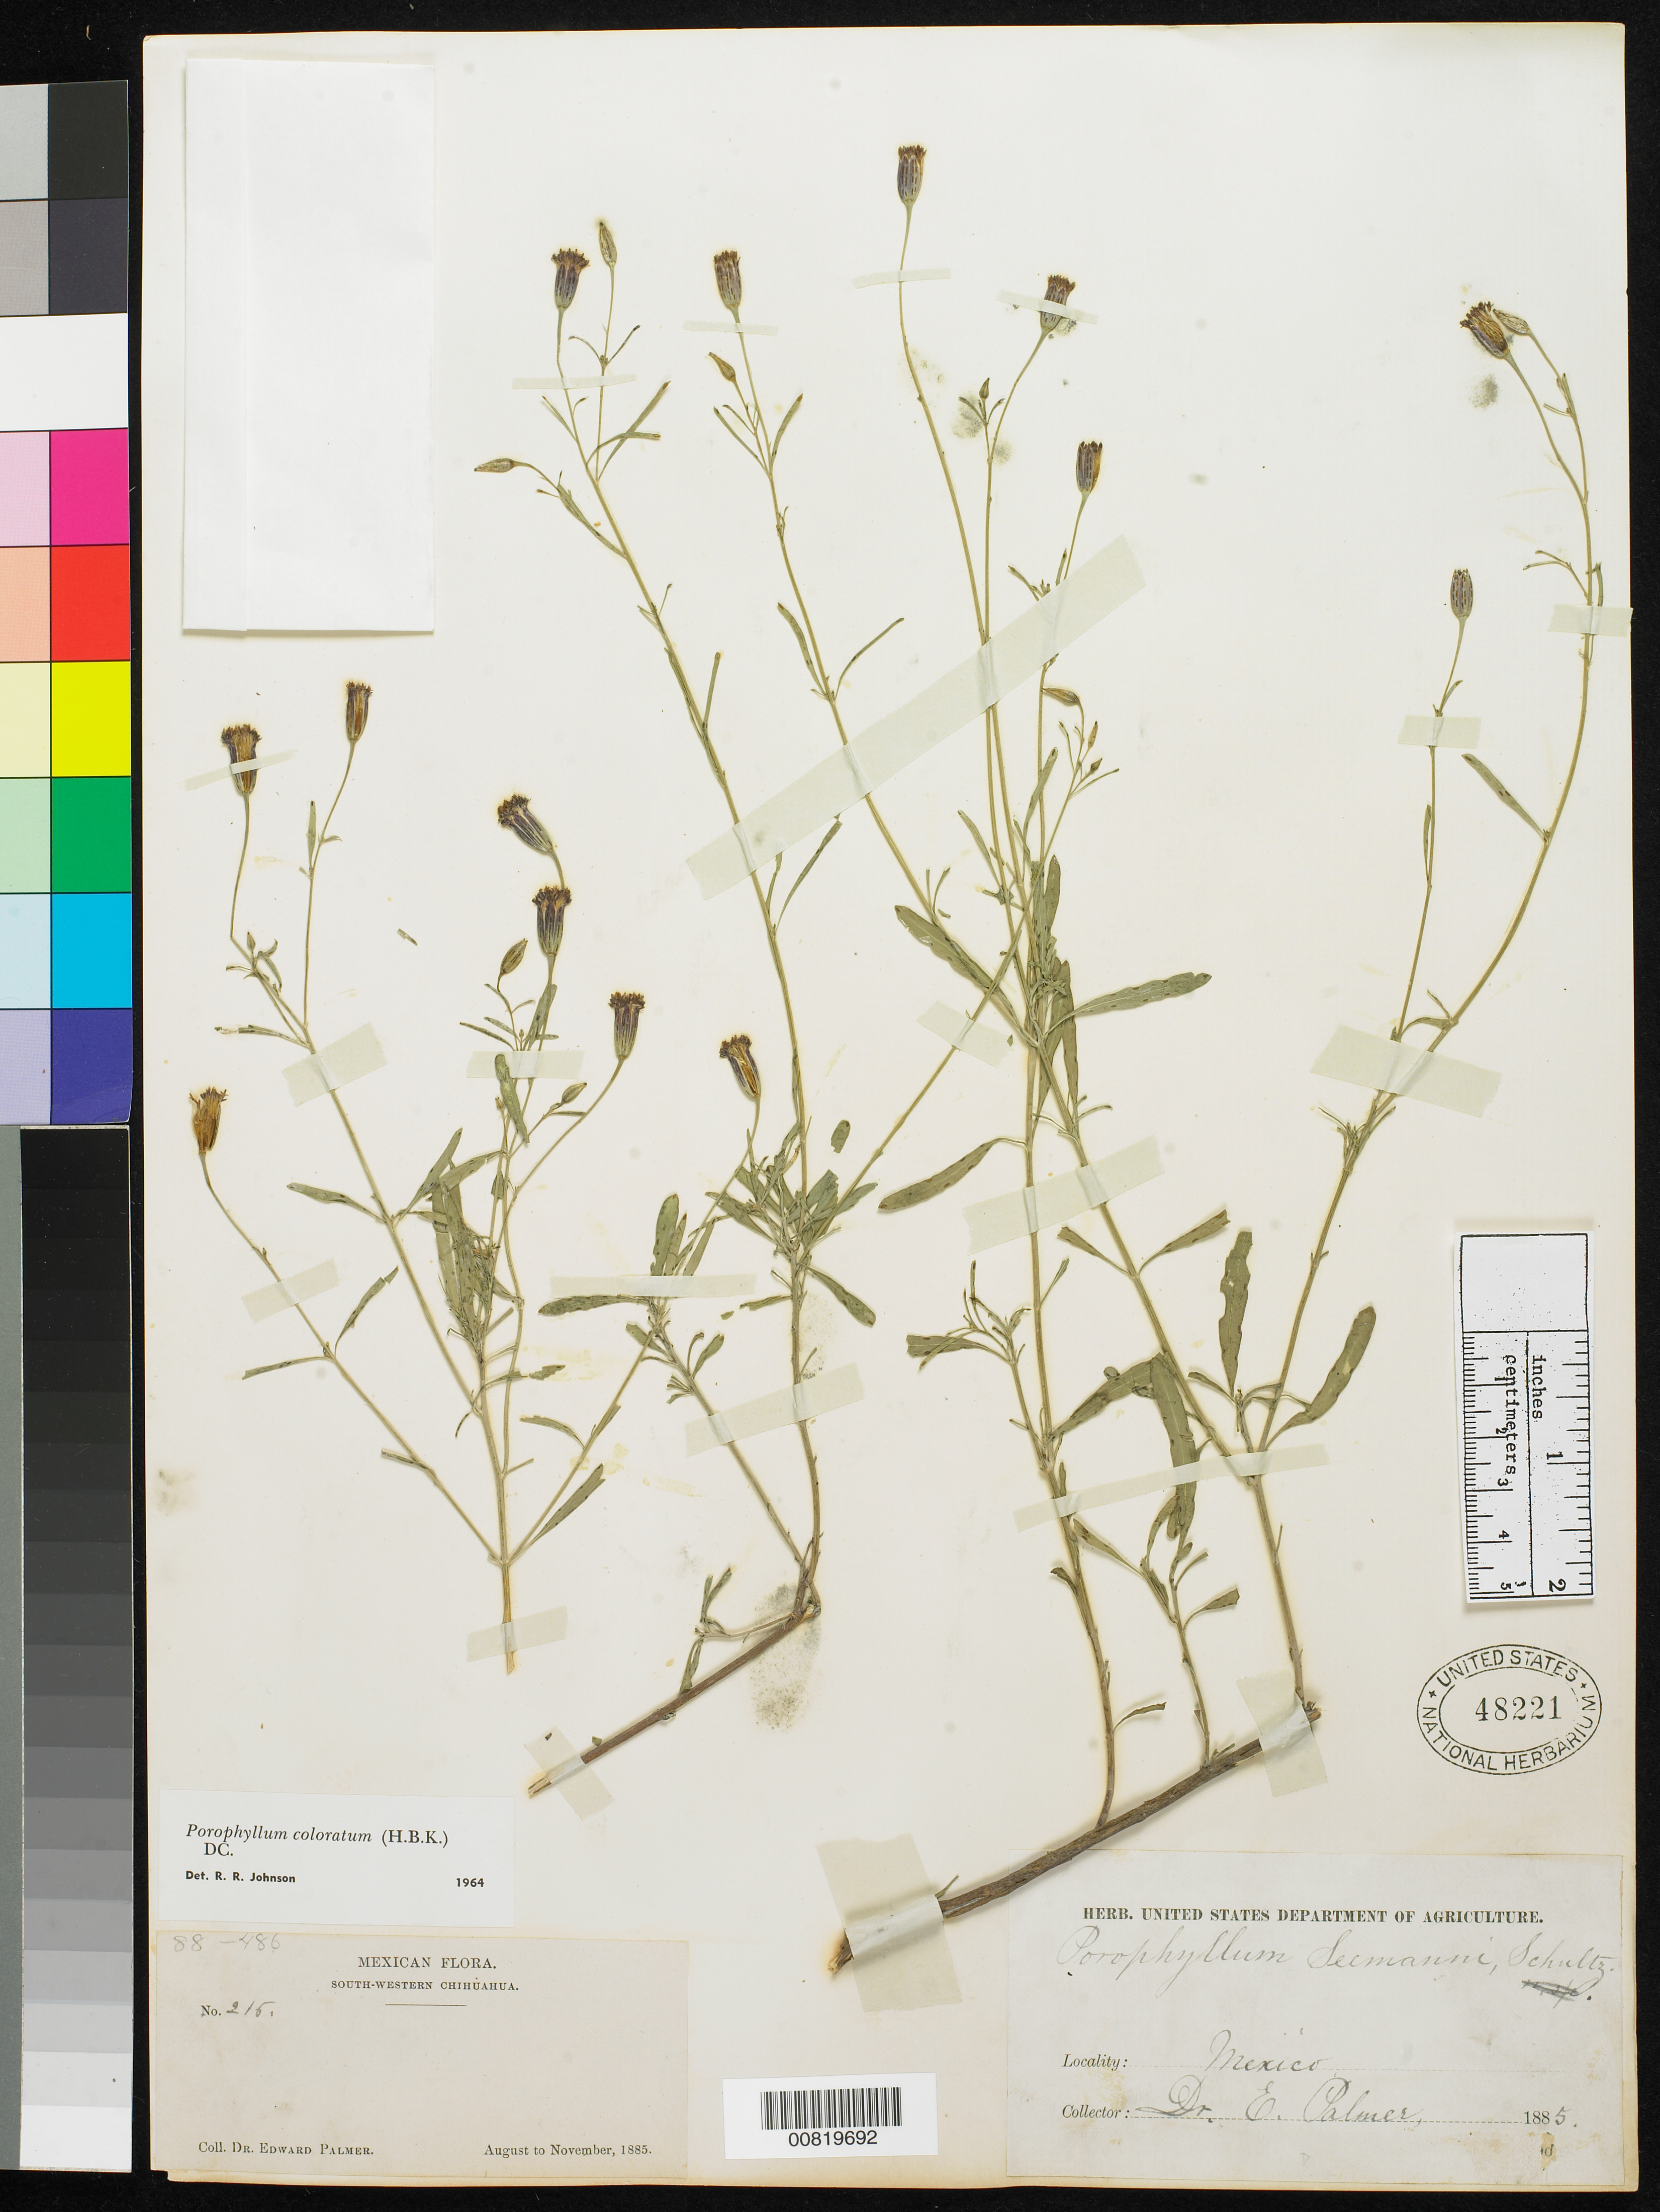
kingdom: Plantae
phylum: Tracheophyta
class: Magnoliopsida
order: Asterales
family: Asteraceae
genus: Porophyllum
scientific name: Porophyllum coloratum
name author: (Kunth) DC.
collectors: E. Palmer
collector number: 215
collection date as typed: Aug 1885 to -- Nov 1885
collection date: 1885-08/1885-11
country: Mexico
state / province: Chihuahua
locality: South-Western Chihuahua.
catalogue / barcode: US 48221